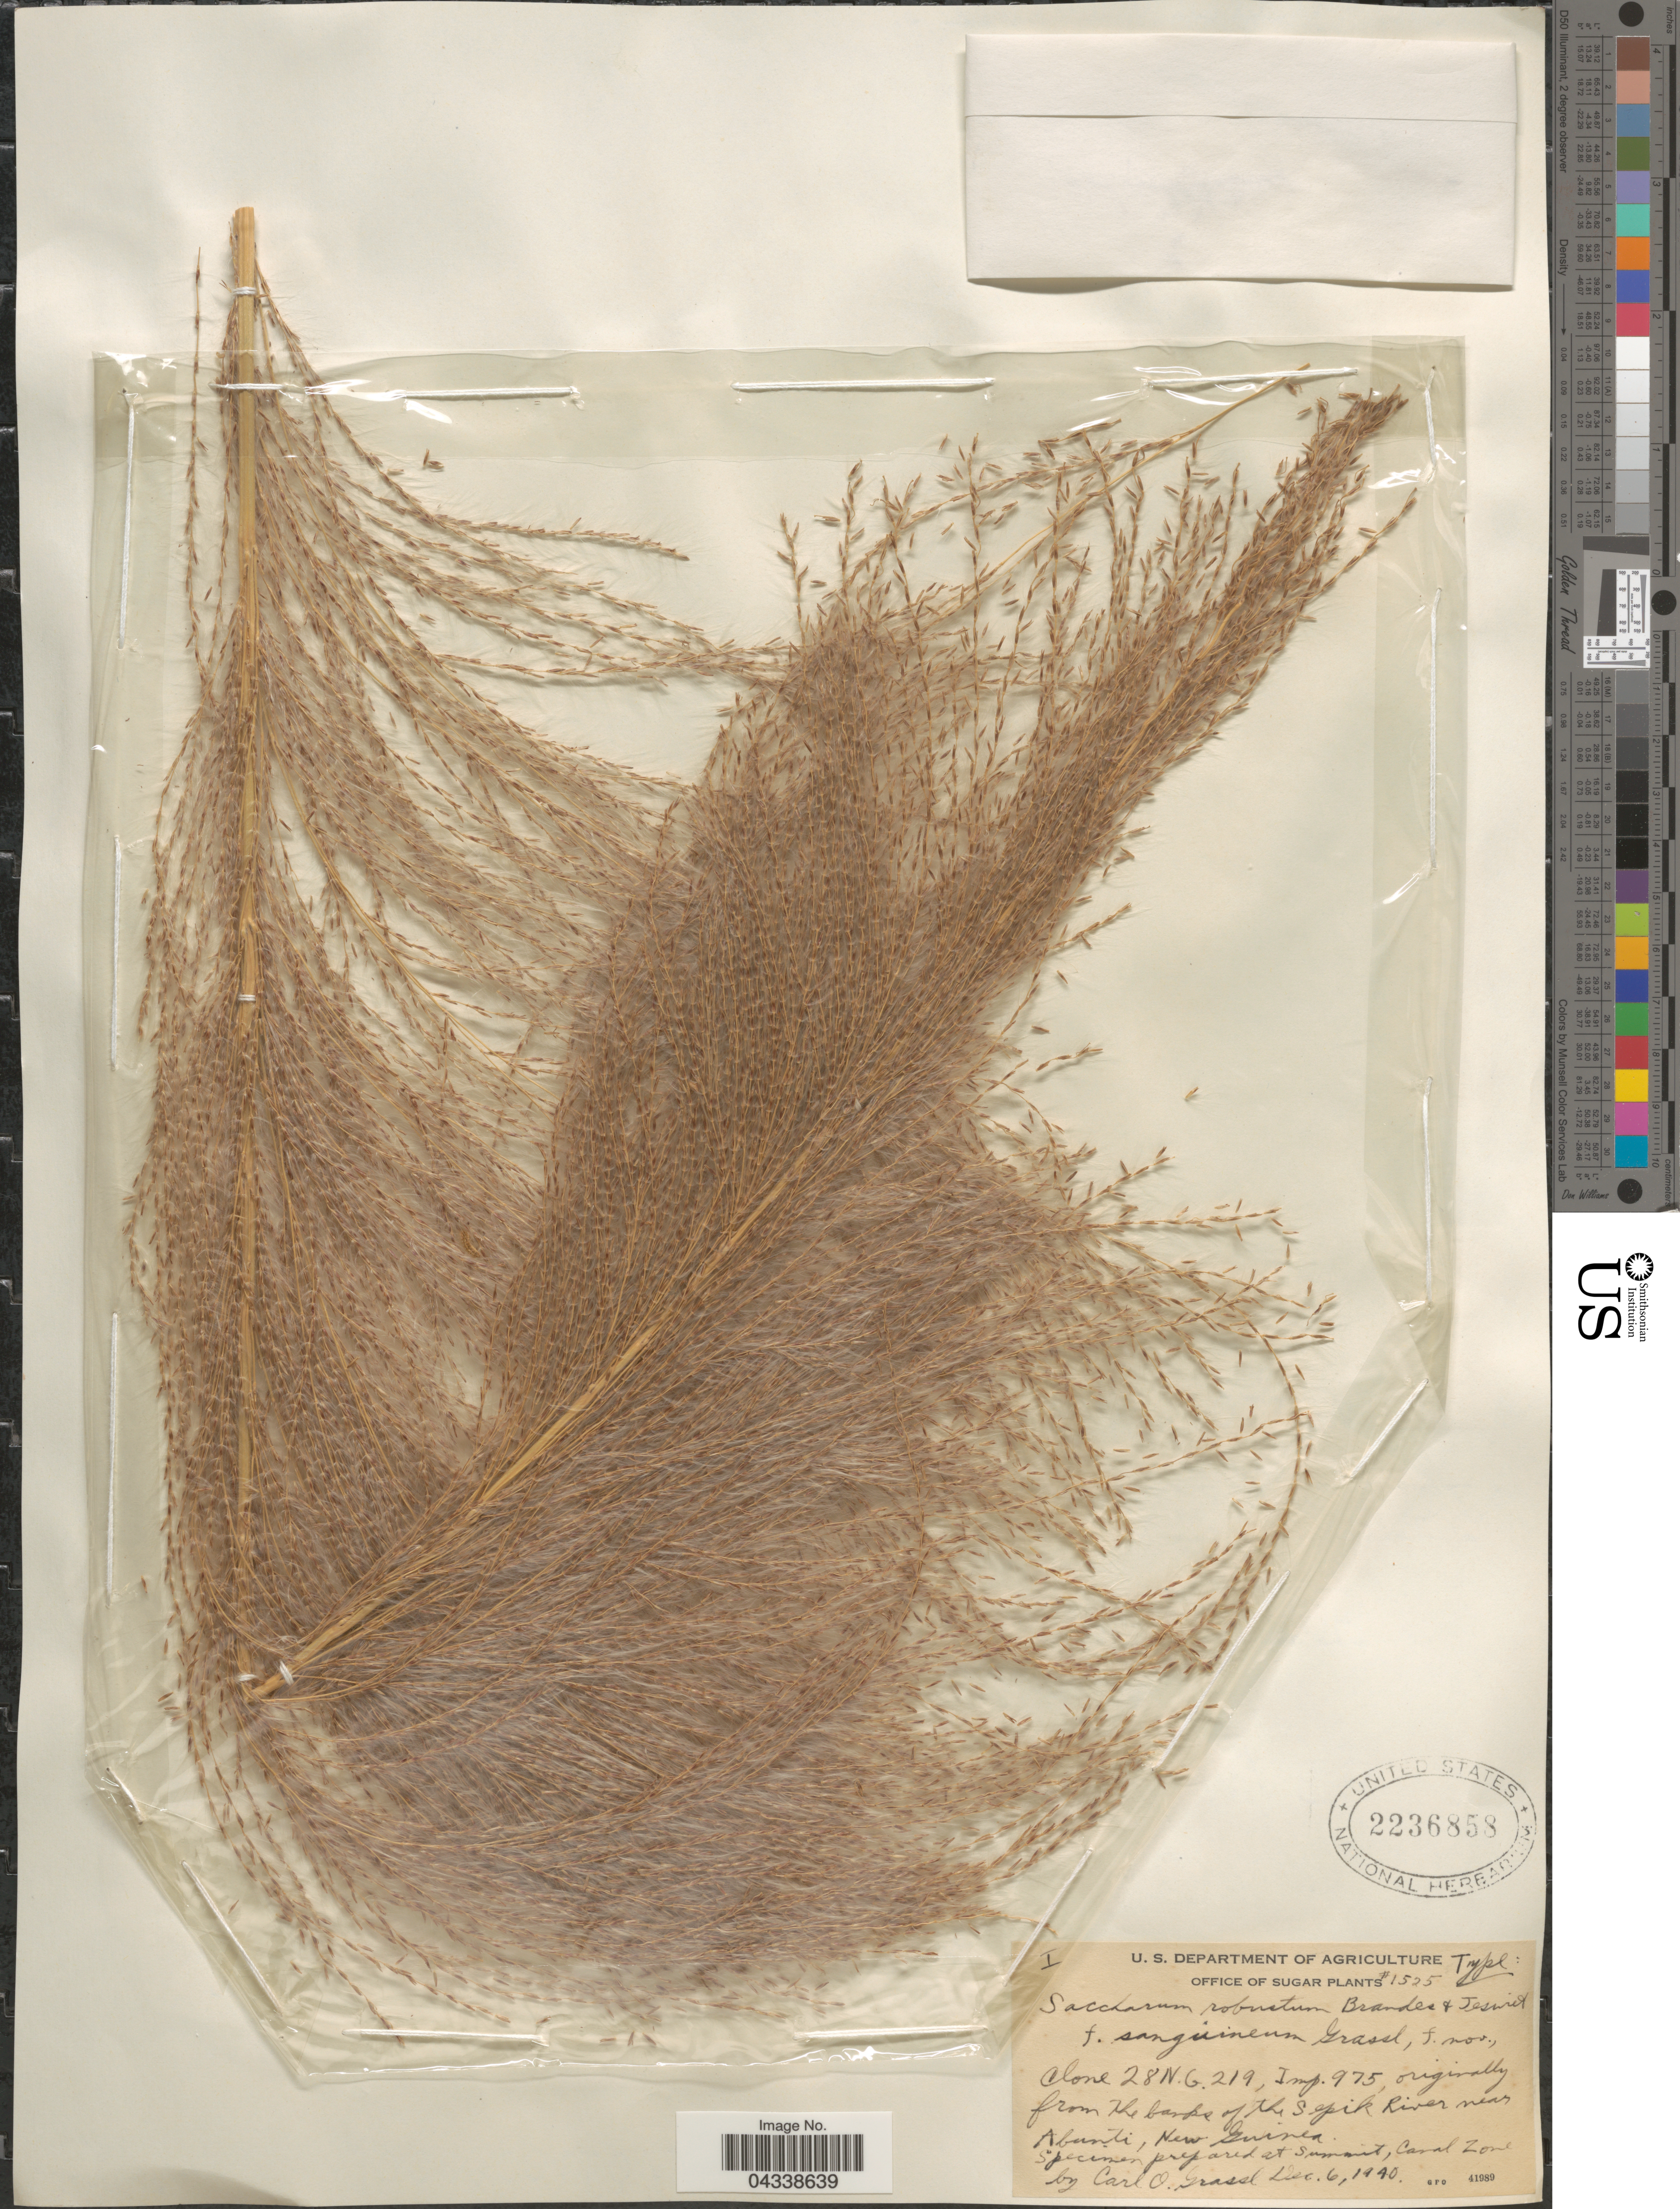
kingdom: Plantae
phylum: Tracheophyta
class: Liliopsida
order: Poales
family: Poaceae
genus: Saccharum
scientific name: Saccharum robustum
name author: Brandes & Jeswiet ex Grassl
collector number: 1525?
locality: Clone 28 N.G.219, Imp. 975. [unsure placement]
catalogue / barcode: US 2236858